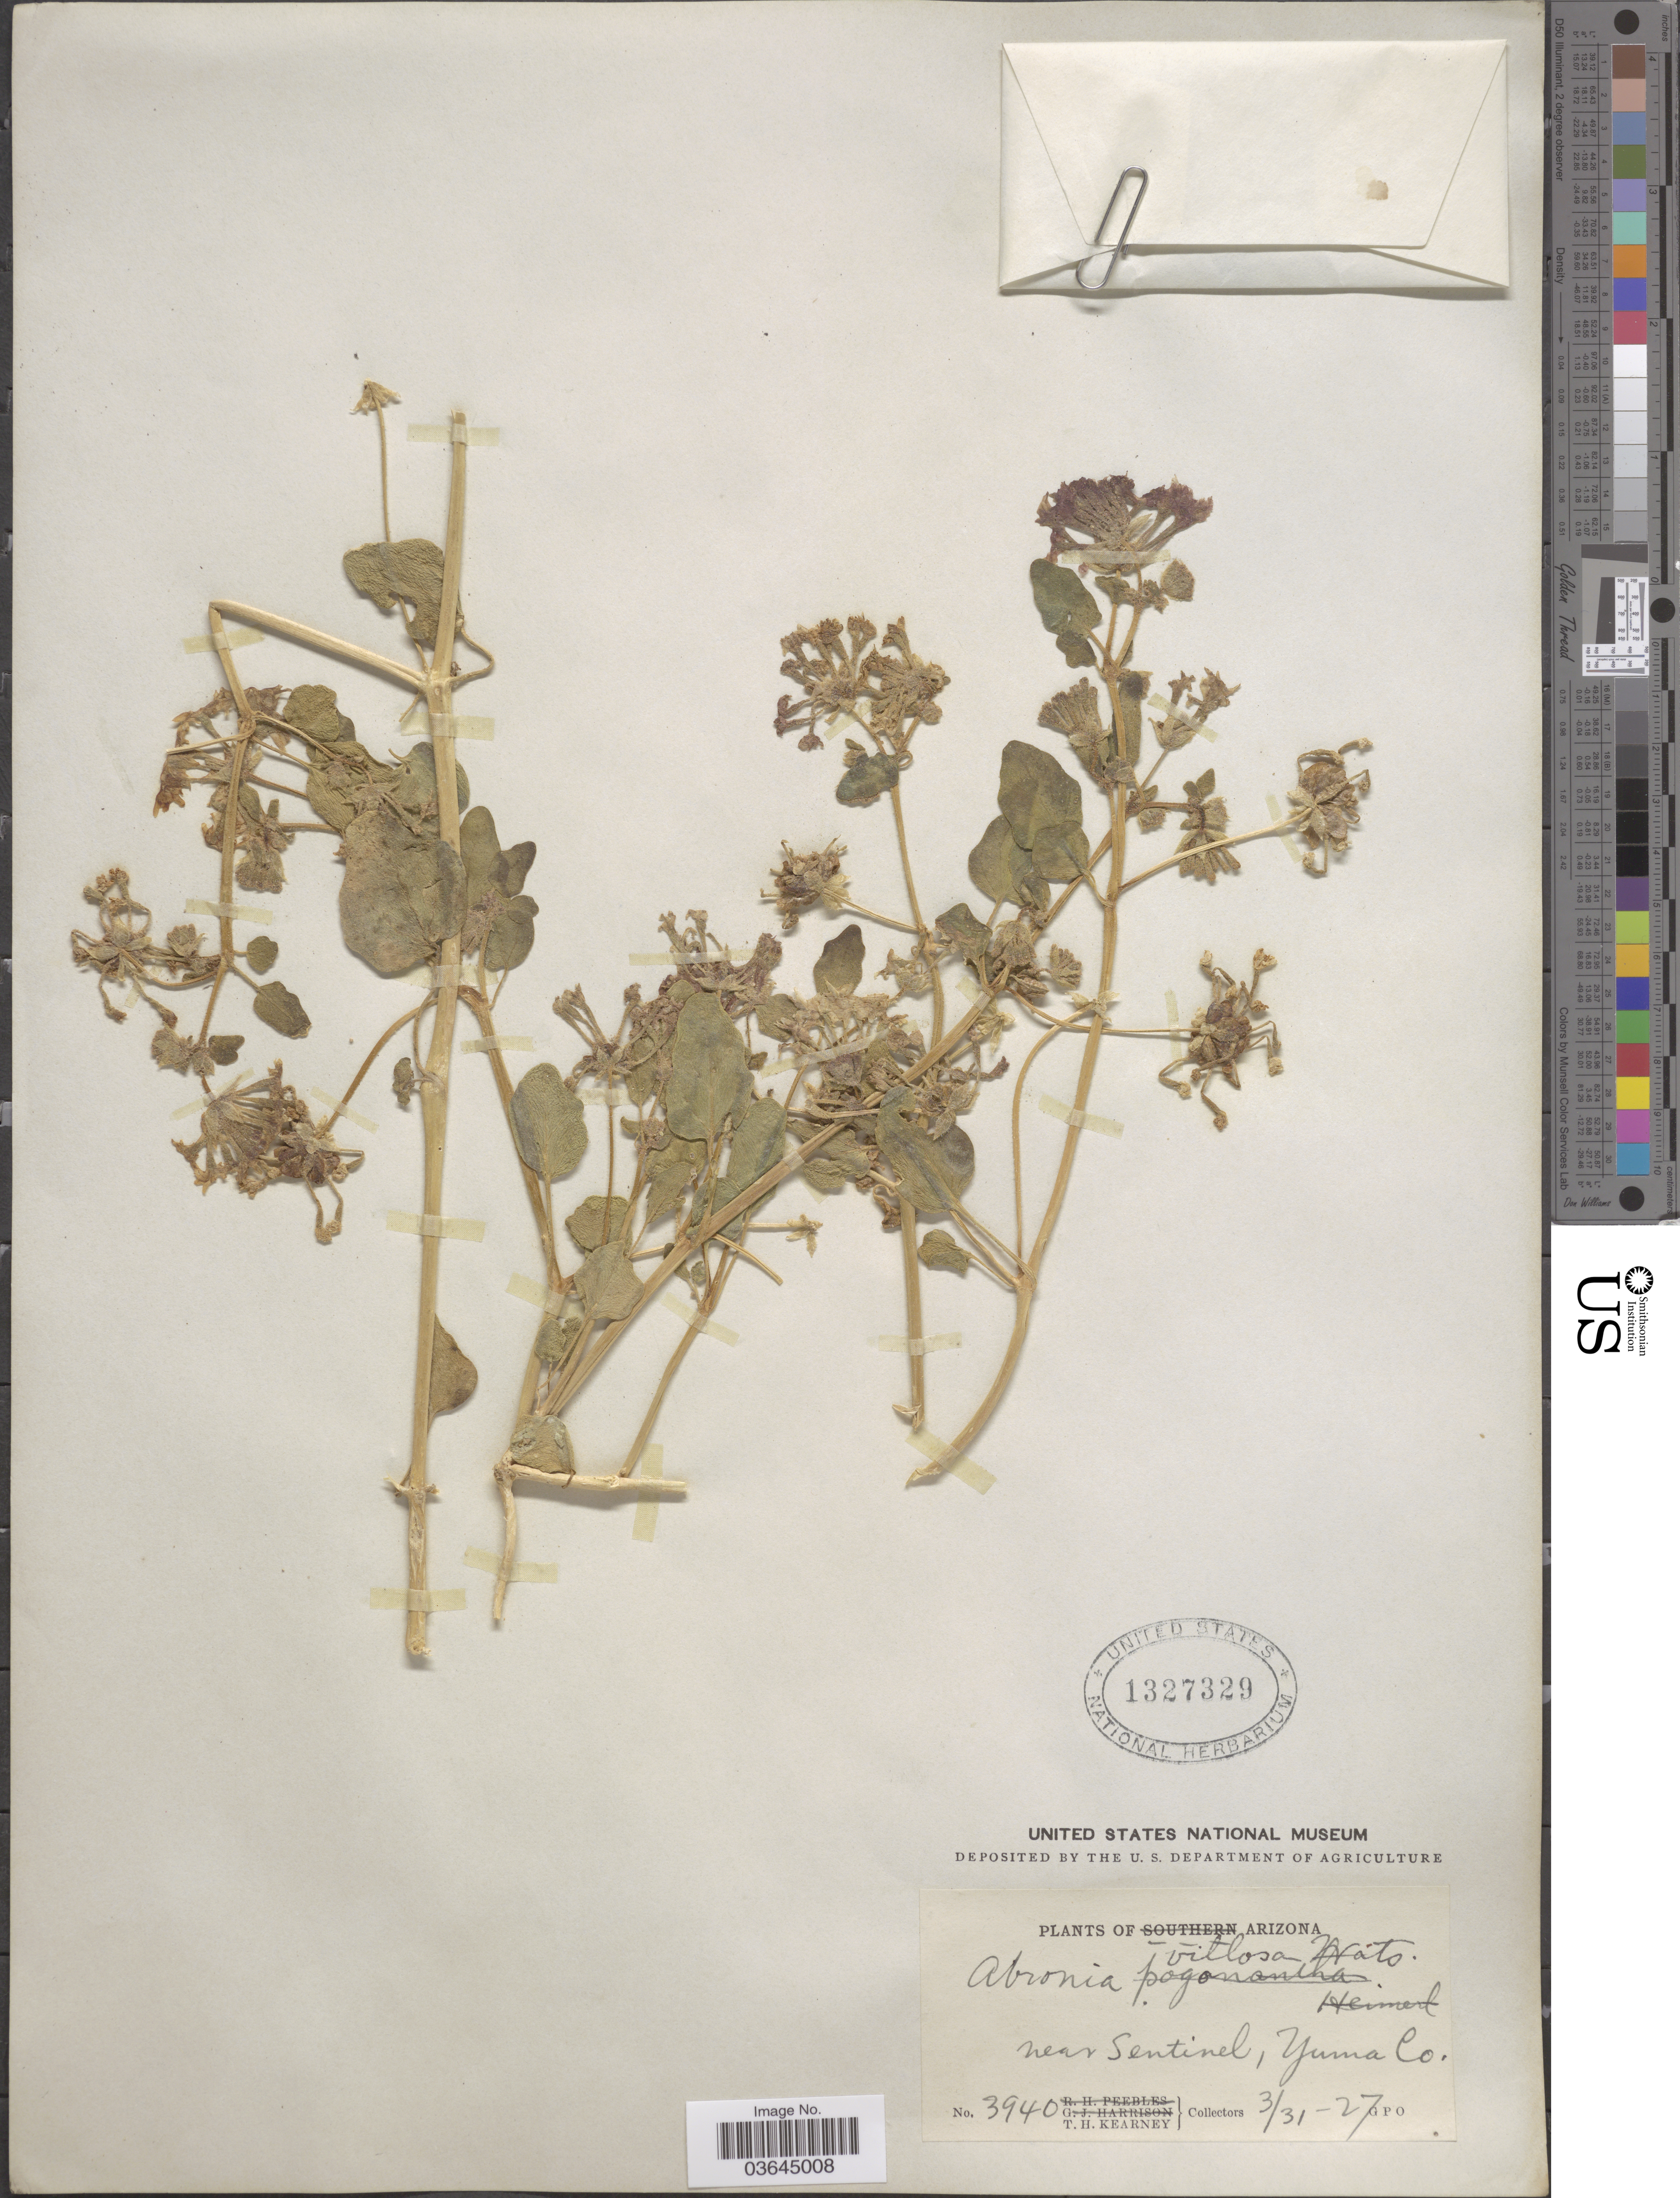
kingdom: Plantae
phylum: Tracheophyta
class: Magnoliopsida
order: Caryophyllales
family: Nyctaginaceae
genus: Abronia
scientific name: Abronia villosa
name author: S. Watson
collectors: T. H. Kearney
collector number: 3940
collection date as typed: Transcribed d/m/y: 31/3/27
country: United States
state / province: Arizona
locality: Near Sentinel, Yuma Co.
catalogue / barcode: US 1327329